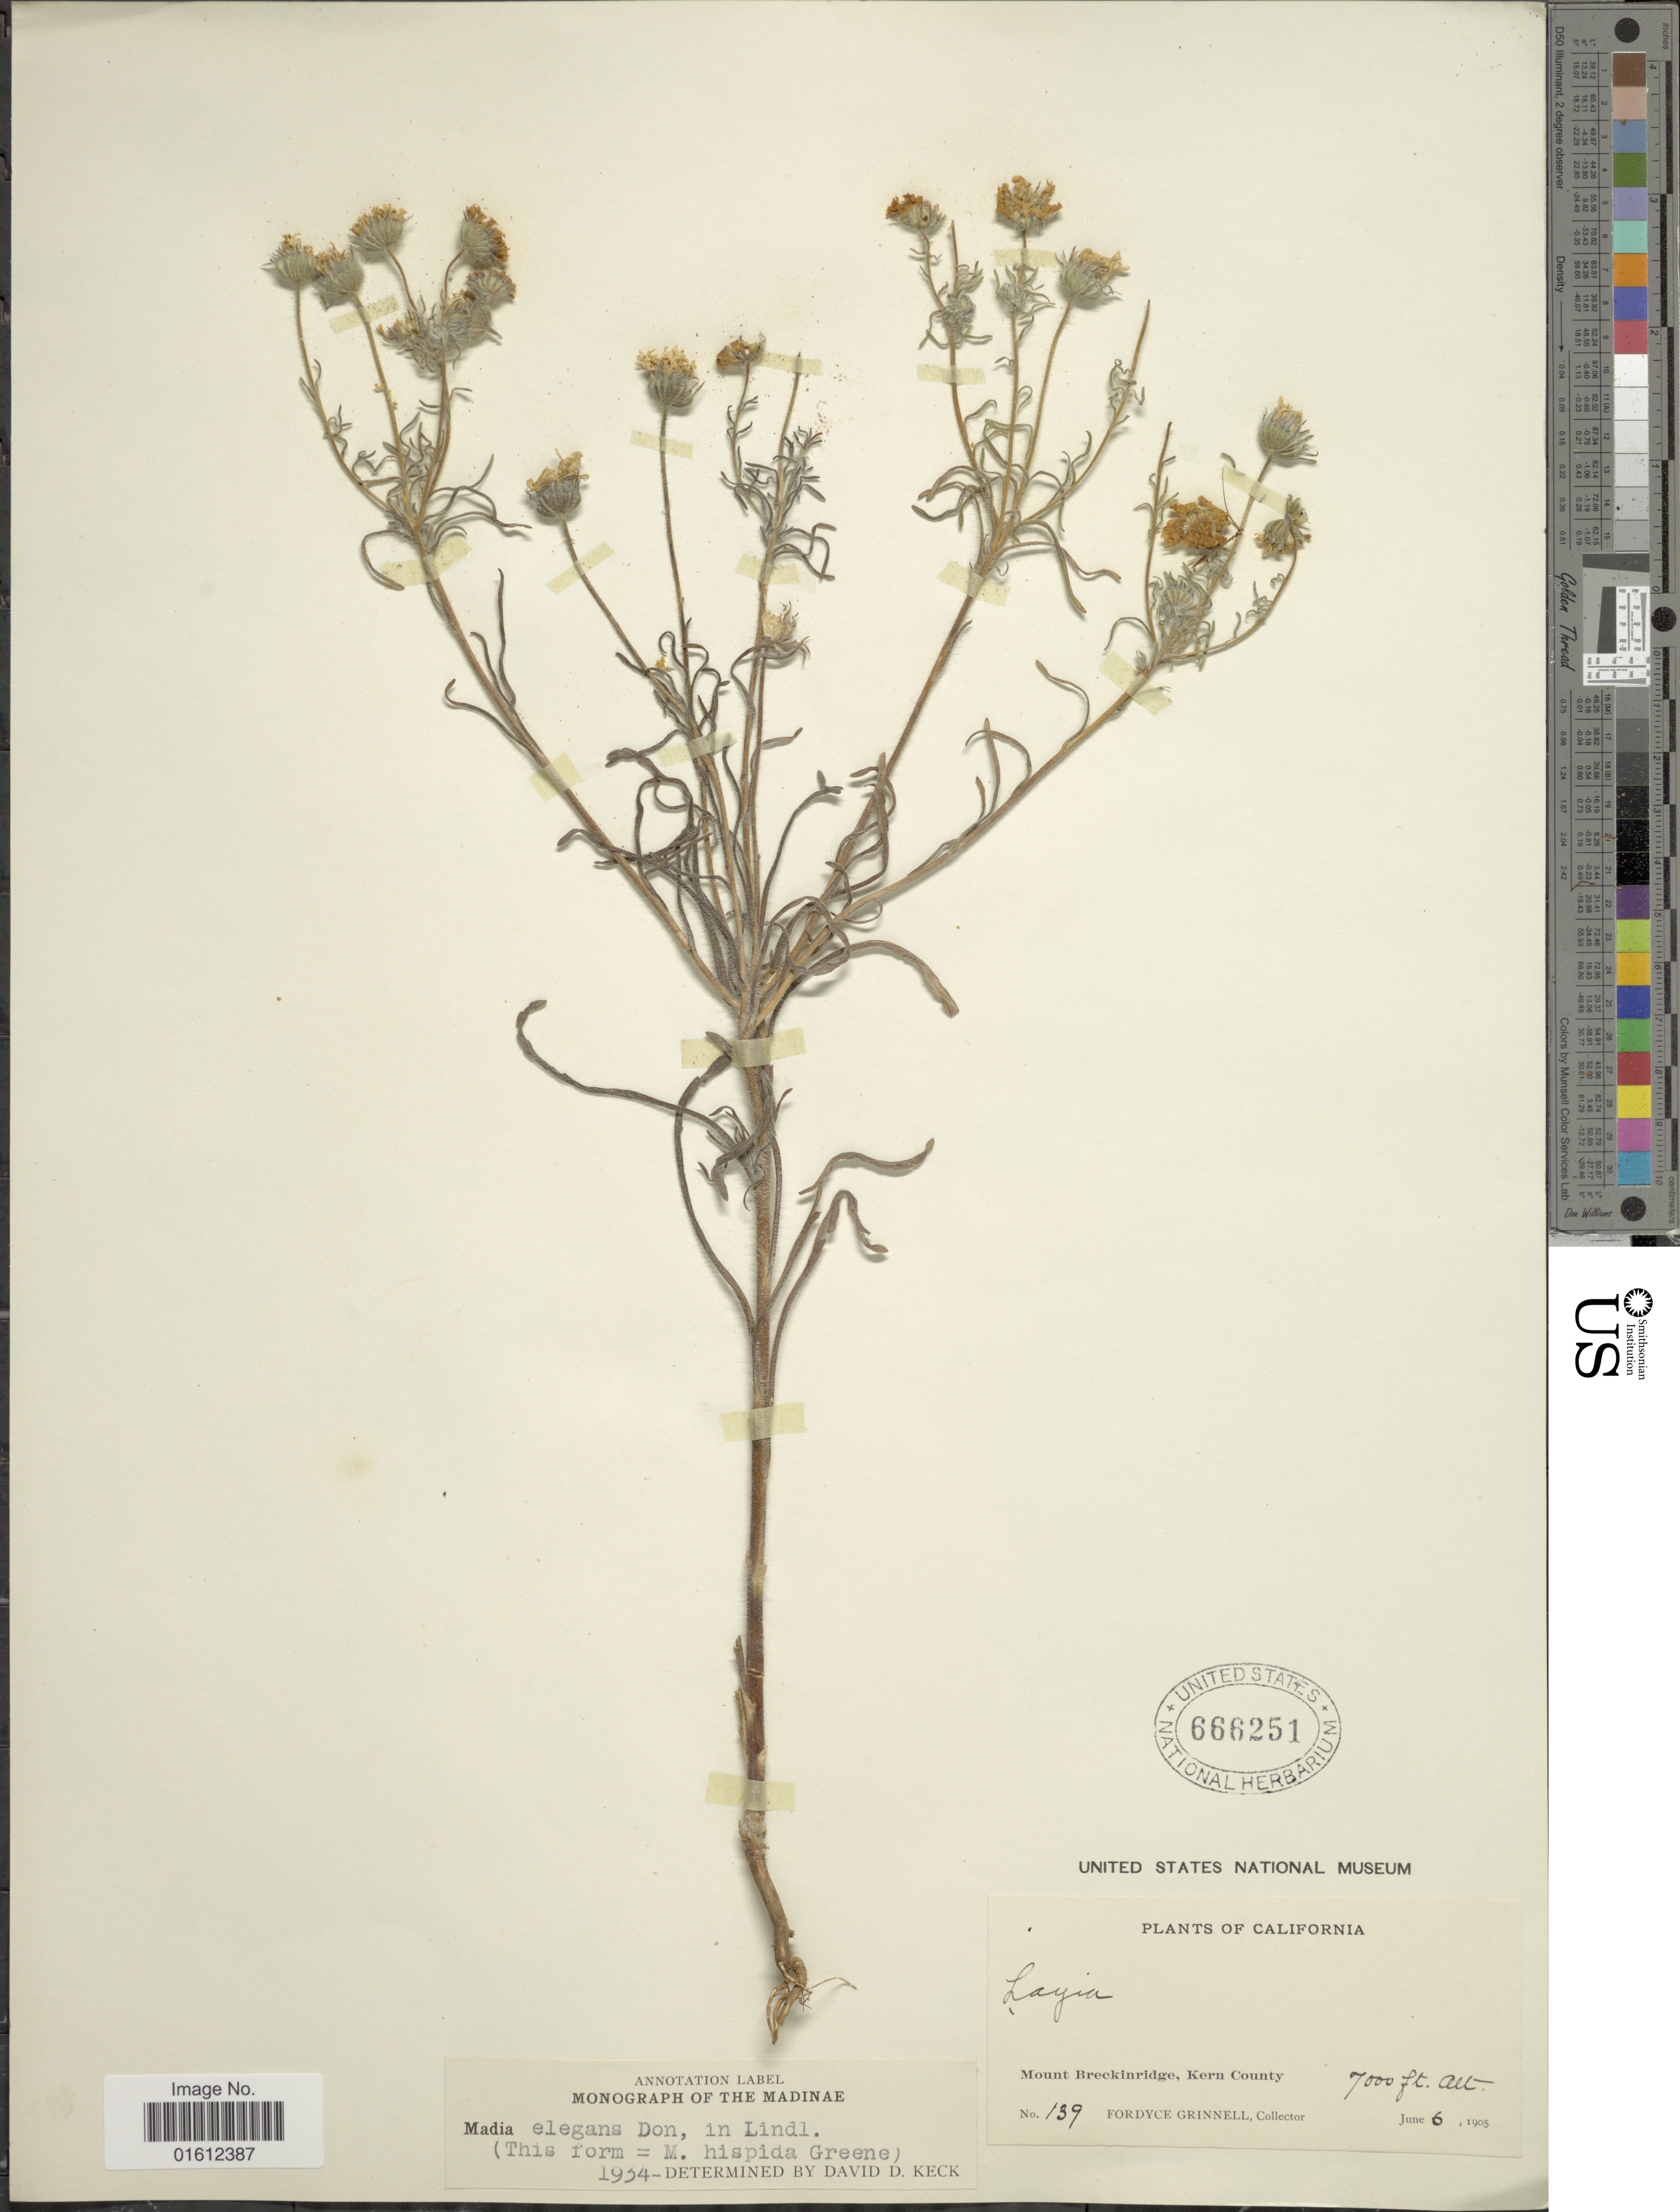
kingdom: Plantae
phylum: Tracheophyta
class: Magnoliopsida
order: Asterales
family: Asteraceae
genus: Madia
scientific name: Madia elegans var. hispida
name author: (DC.) H.M. Hall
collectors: F. Grinnell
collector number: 139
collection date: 1905-06-06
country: United States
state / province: California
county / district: Kern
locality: Mount Breckinridge, Kern County.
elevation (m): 2134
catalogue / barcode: US 666251